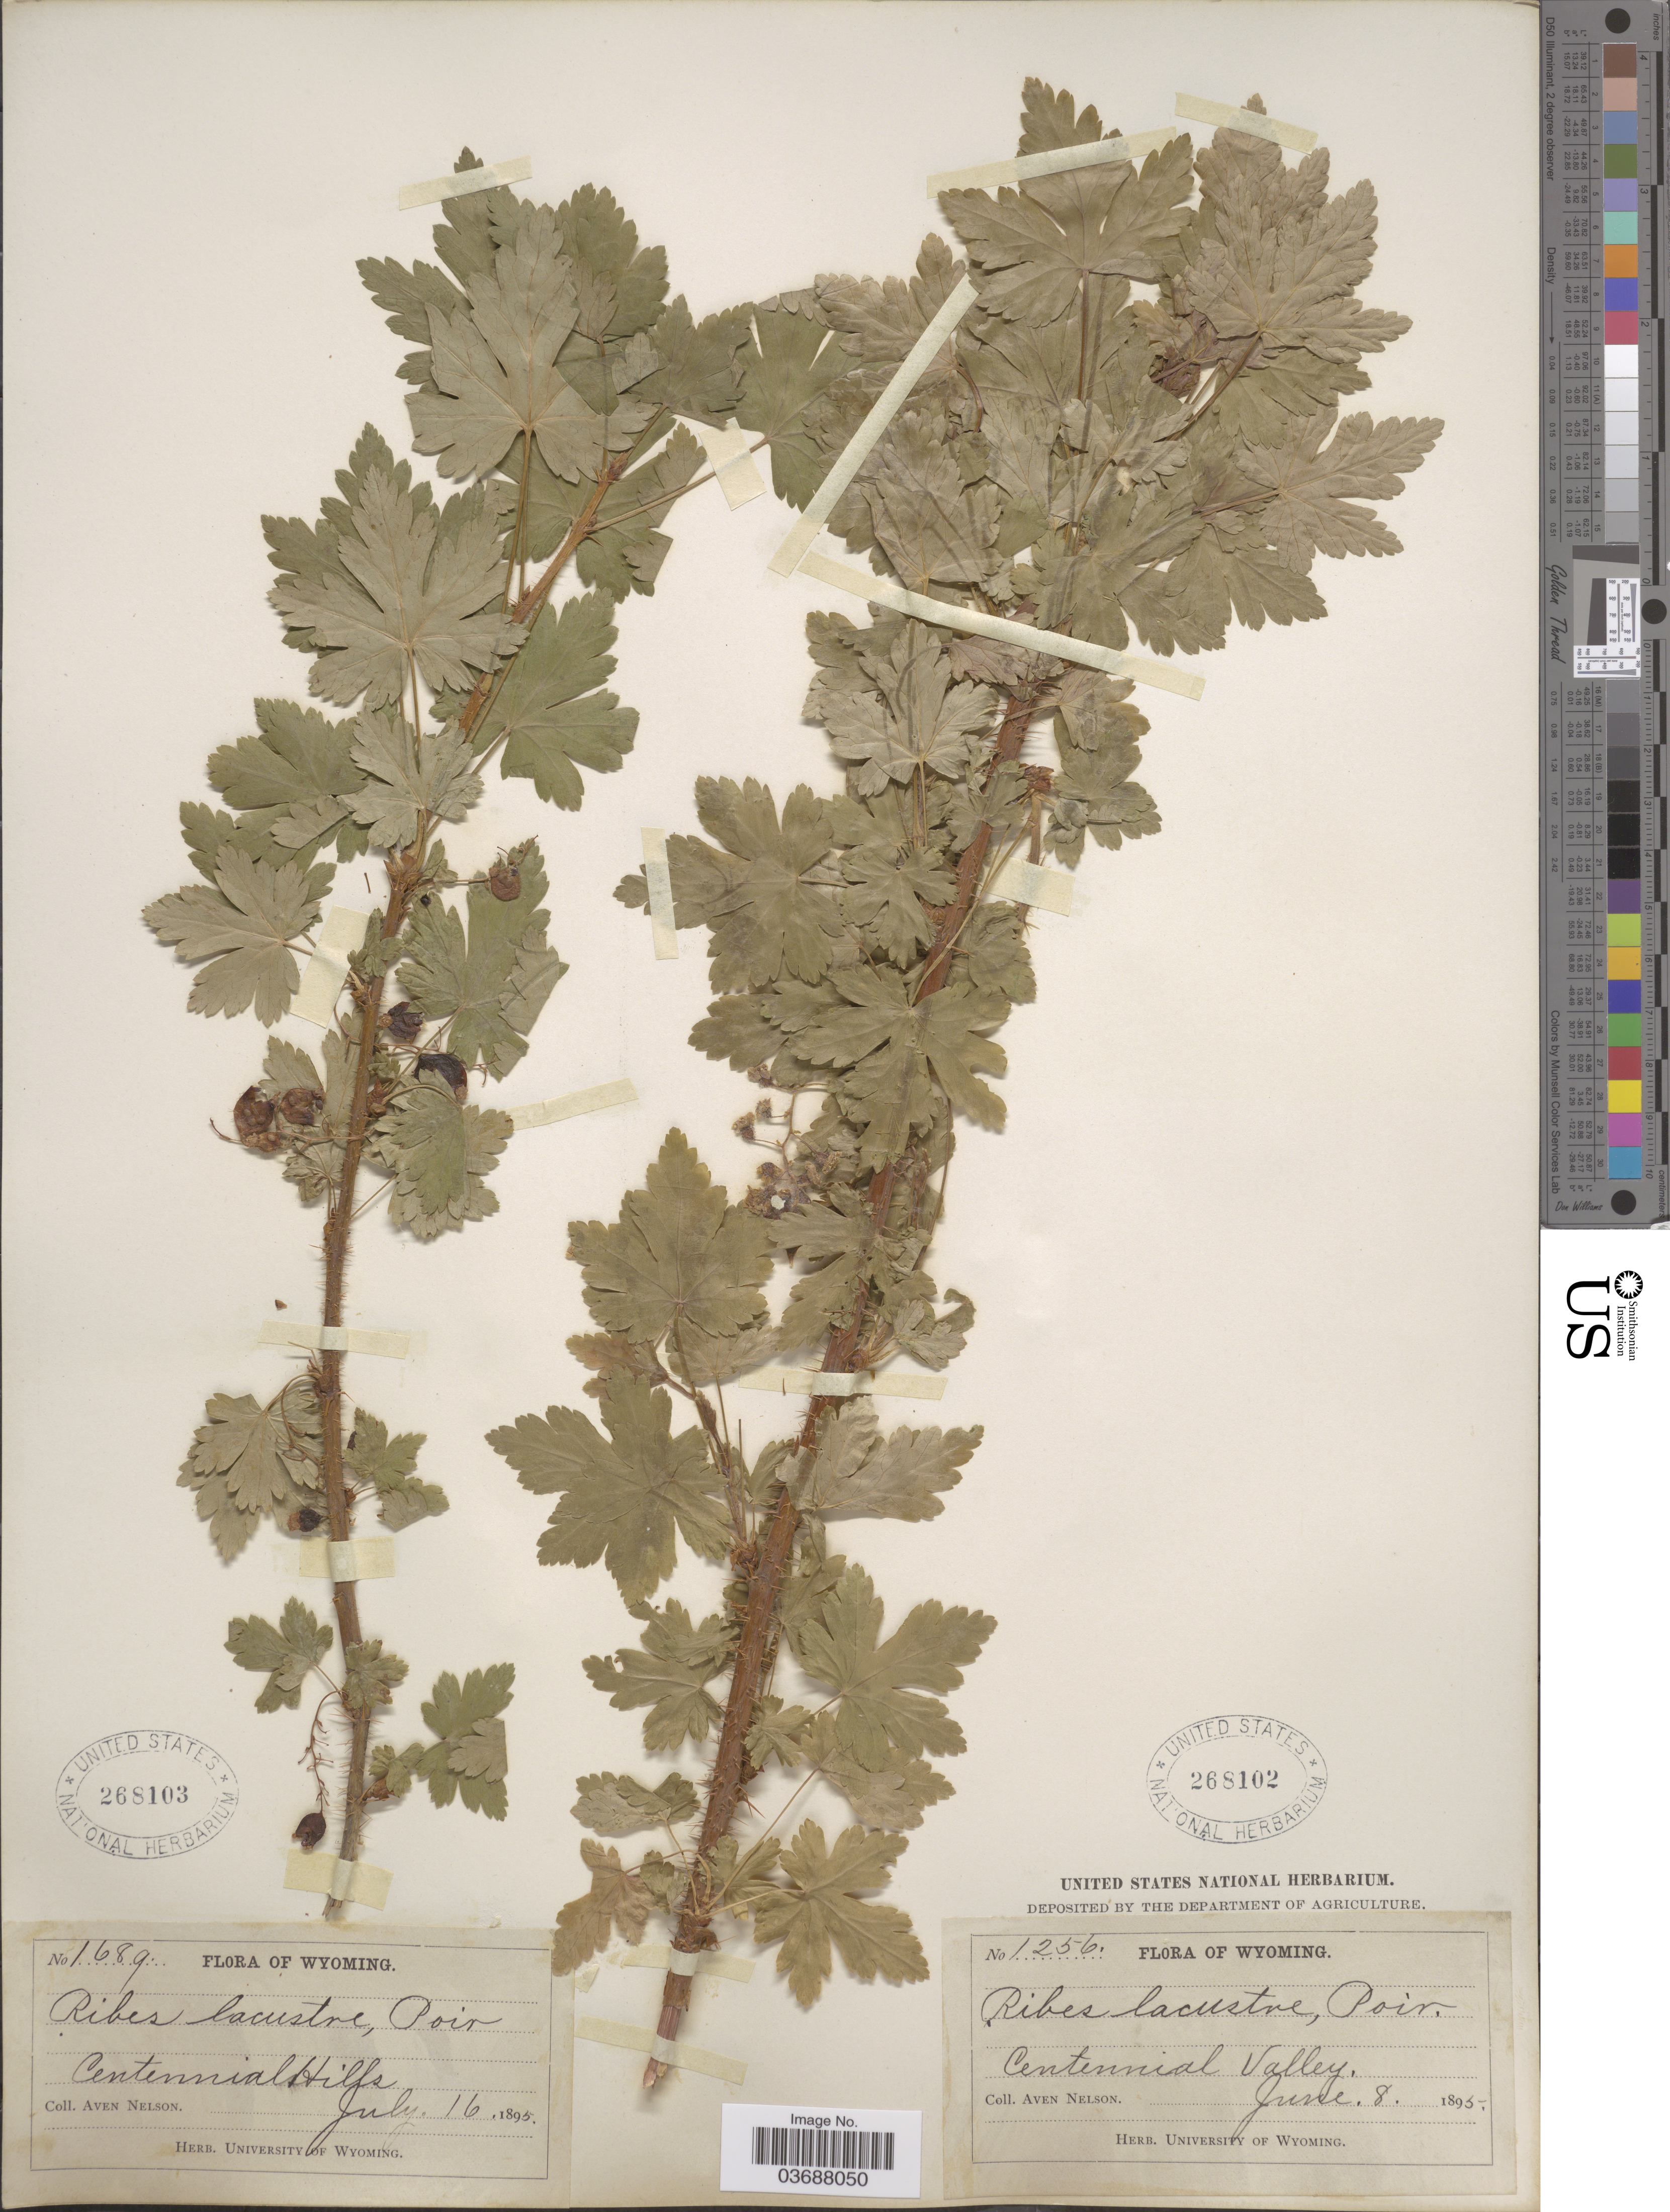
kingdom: Plantae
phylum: Tracheophyta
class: Magnoliopsida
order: Saxifragales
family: Grossulariaceae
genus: Ribes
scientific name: Ribes lacustre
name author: (Pers.) Poir.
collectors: A. Nelson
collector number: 1689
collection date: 1895-07-16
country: United States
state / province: Wyoming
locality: Centennial Hills.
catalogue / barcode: US 268103